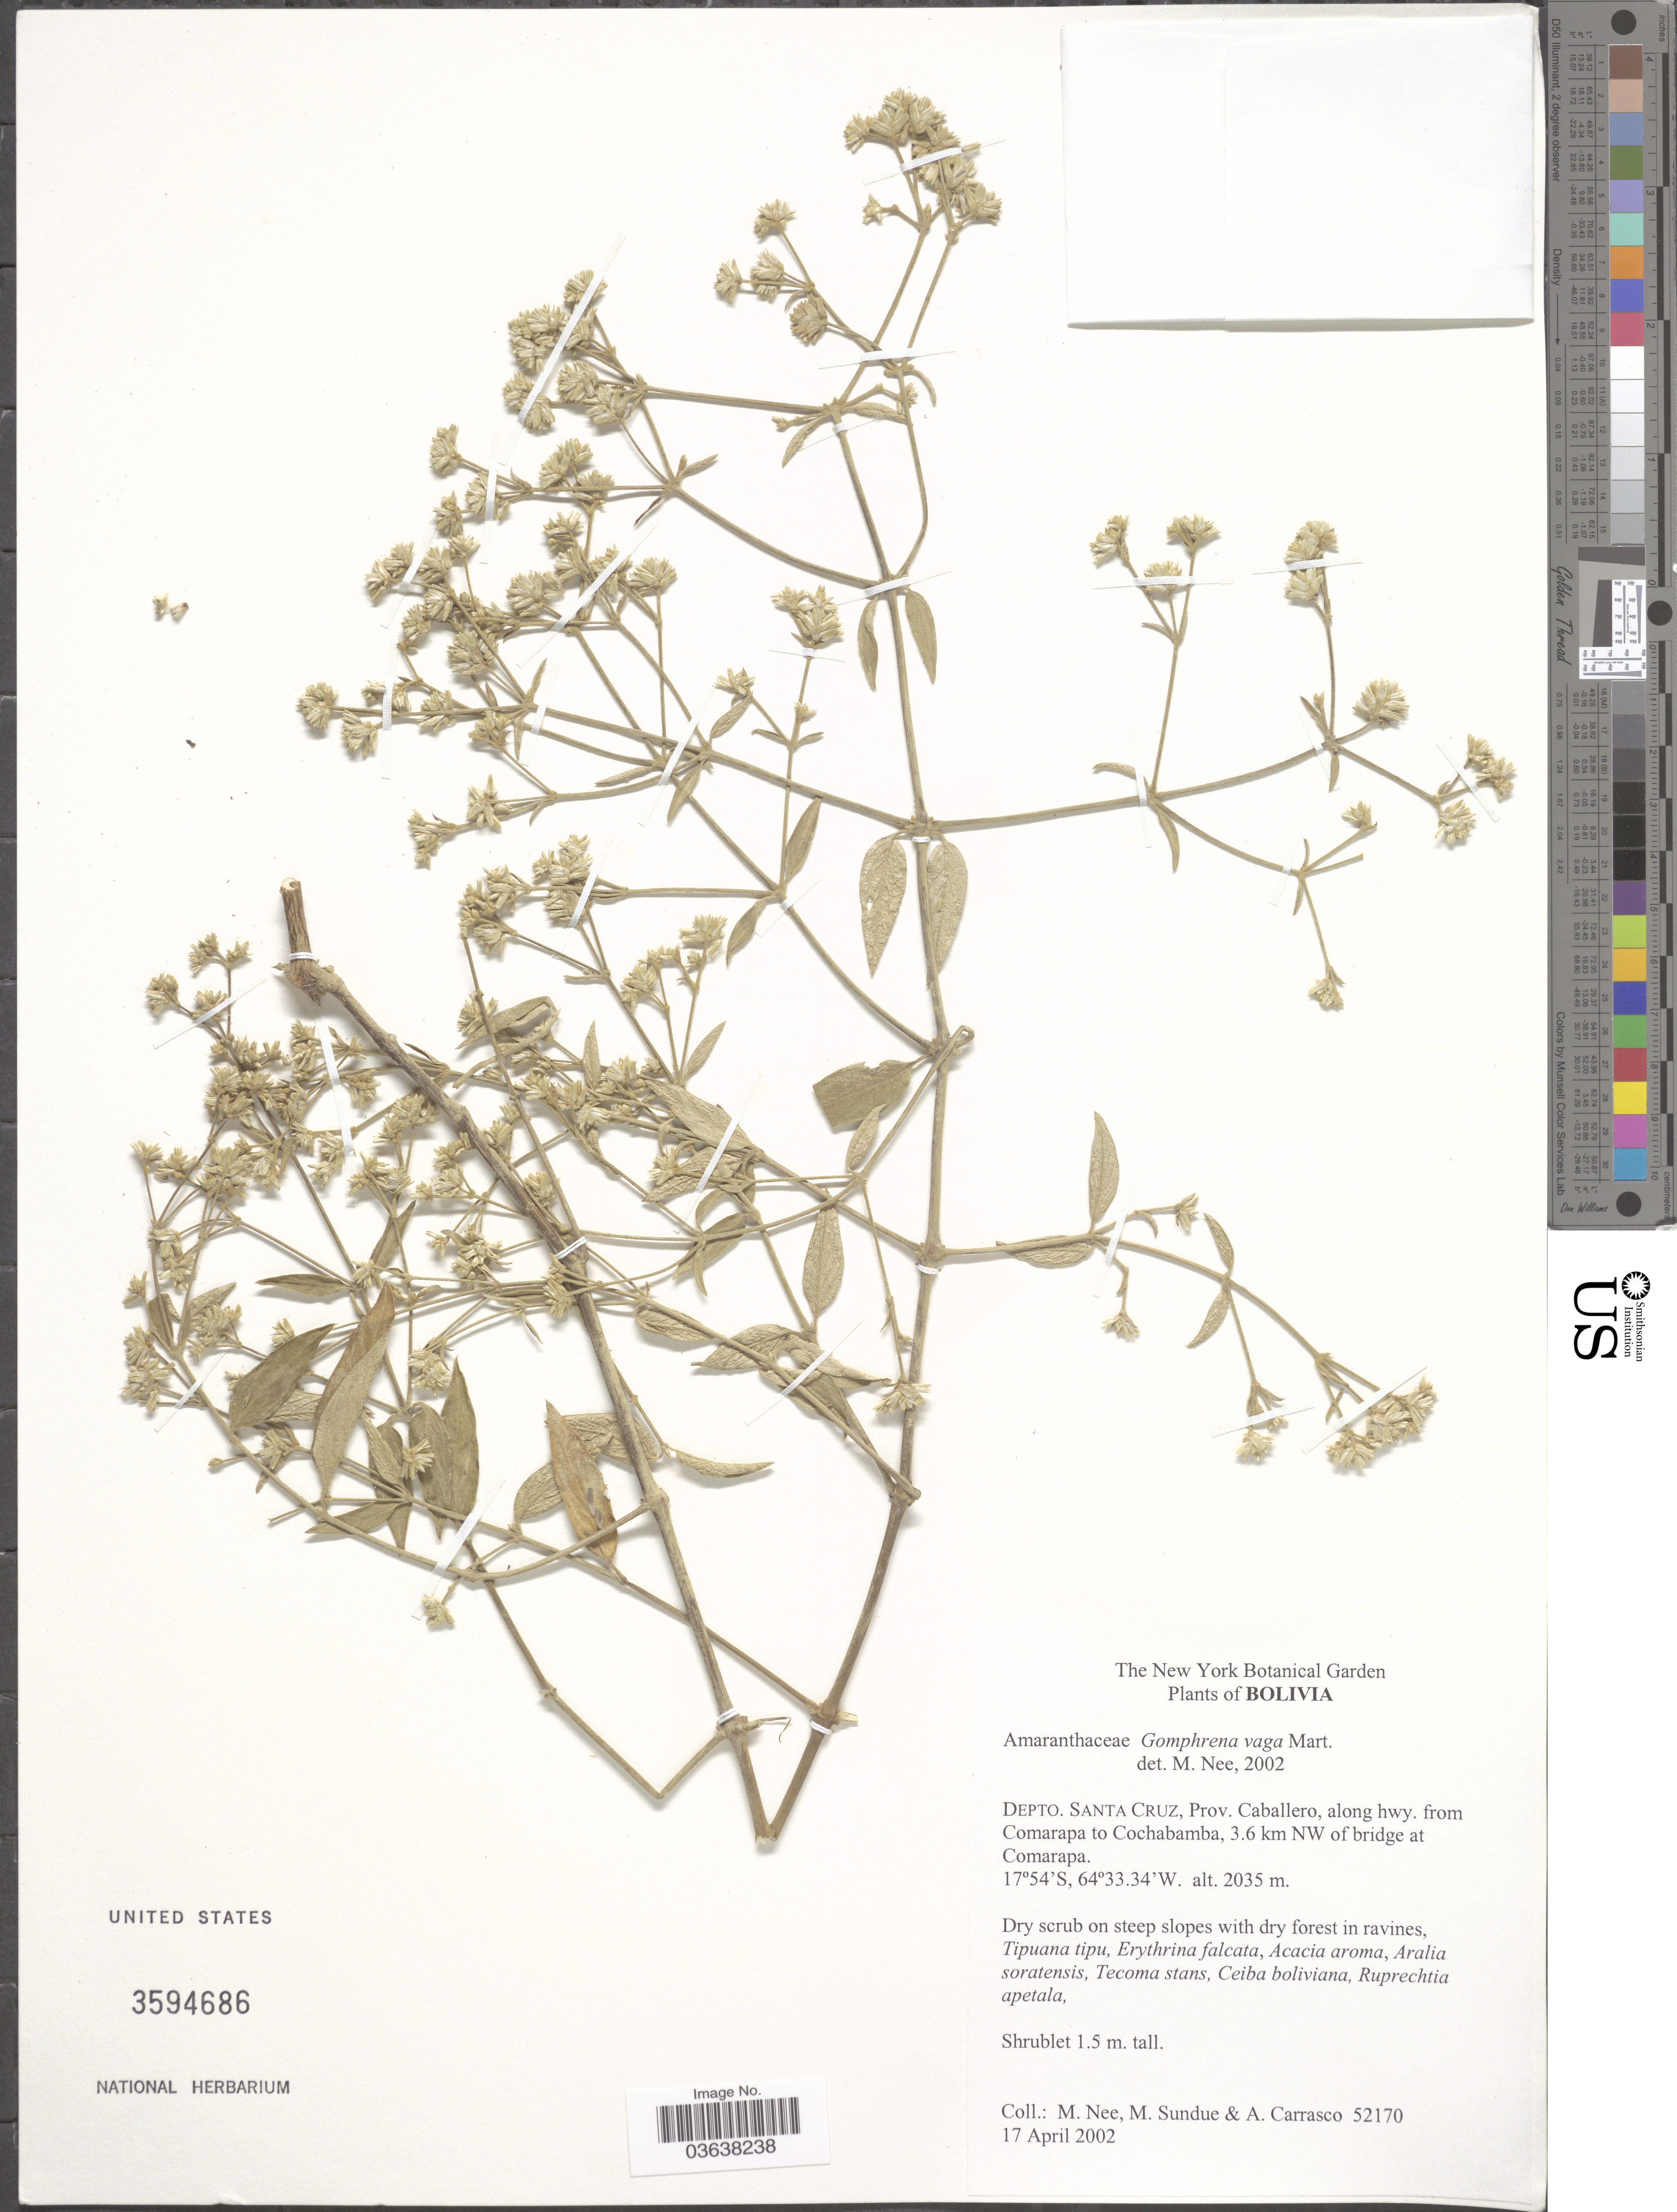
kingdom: Plantae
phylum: Tracheophyta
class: Magnoliopsida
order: Caryophyllales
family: Amaranthaceae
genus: Gomphrena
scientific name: Gomphrena vaga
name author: Mart.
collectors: M. Nee, M. Sundue & A. Carrasco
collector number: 52170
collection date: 2002-04-17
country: Bolivia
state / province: Santa Cruz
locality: Depto. Santa Cruz, Prov. Caballero, along hwy. from Comarapa to Cochabamba, 3.6 km NW of bridge at Comarapa.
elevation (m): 2035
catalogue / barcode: US 3594686